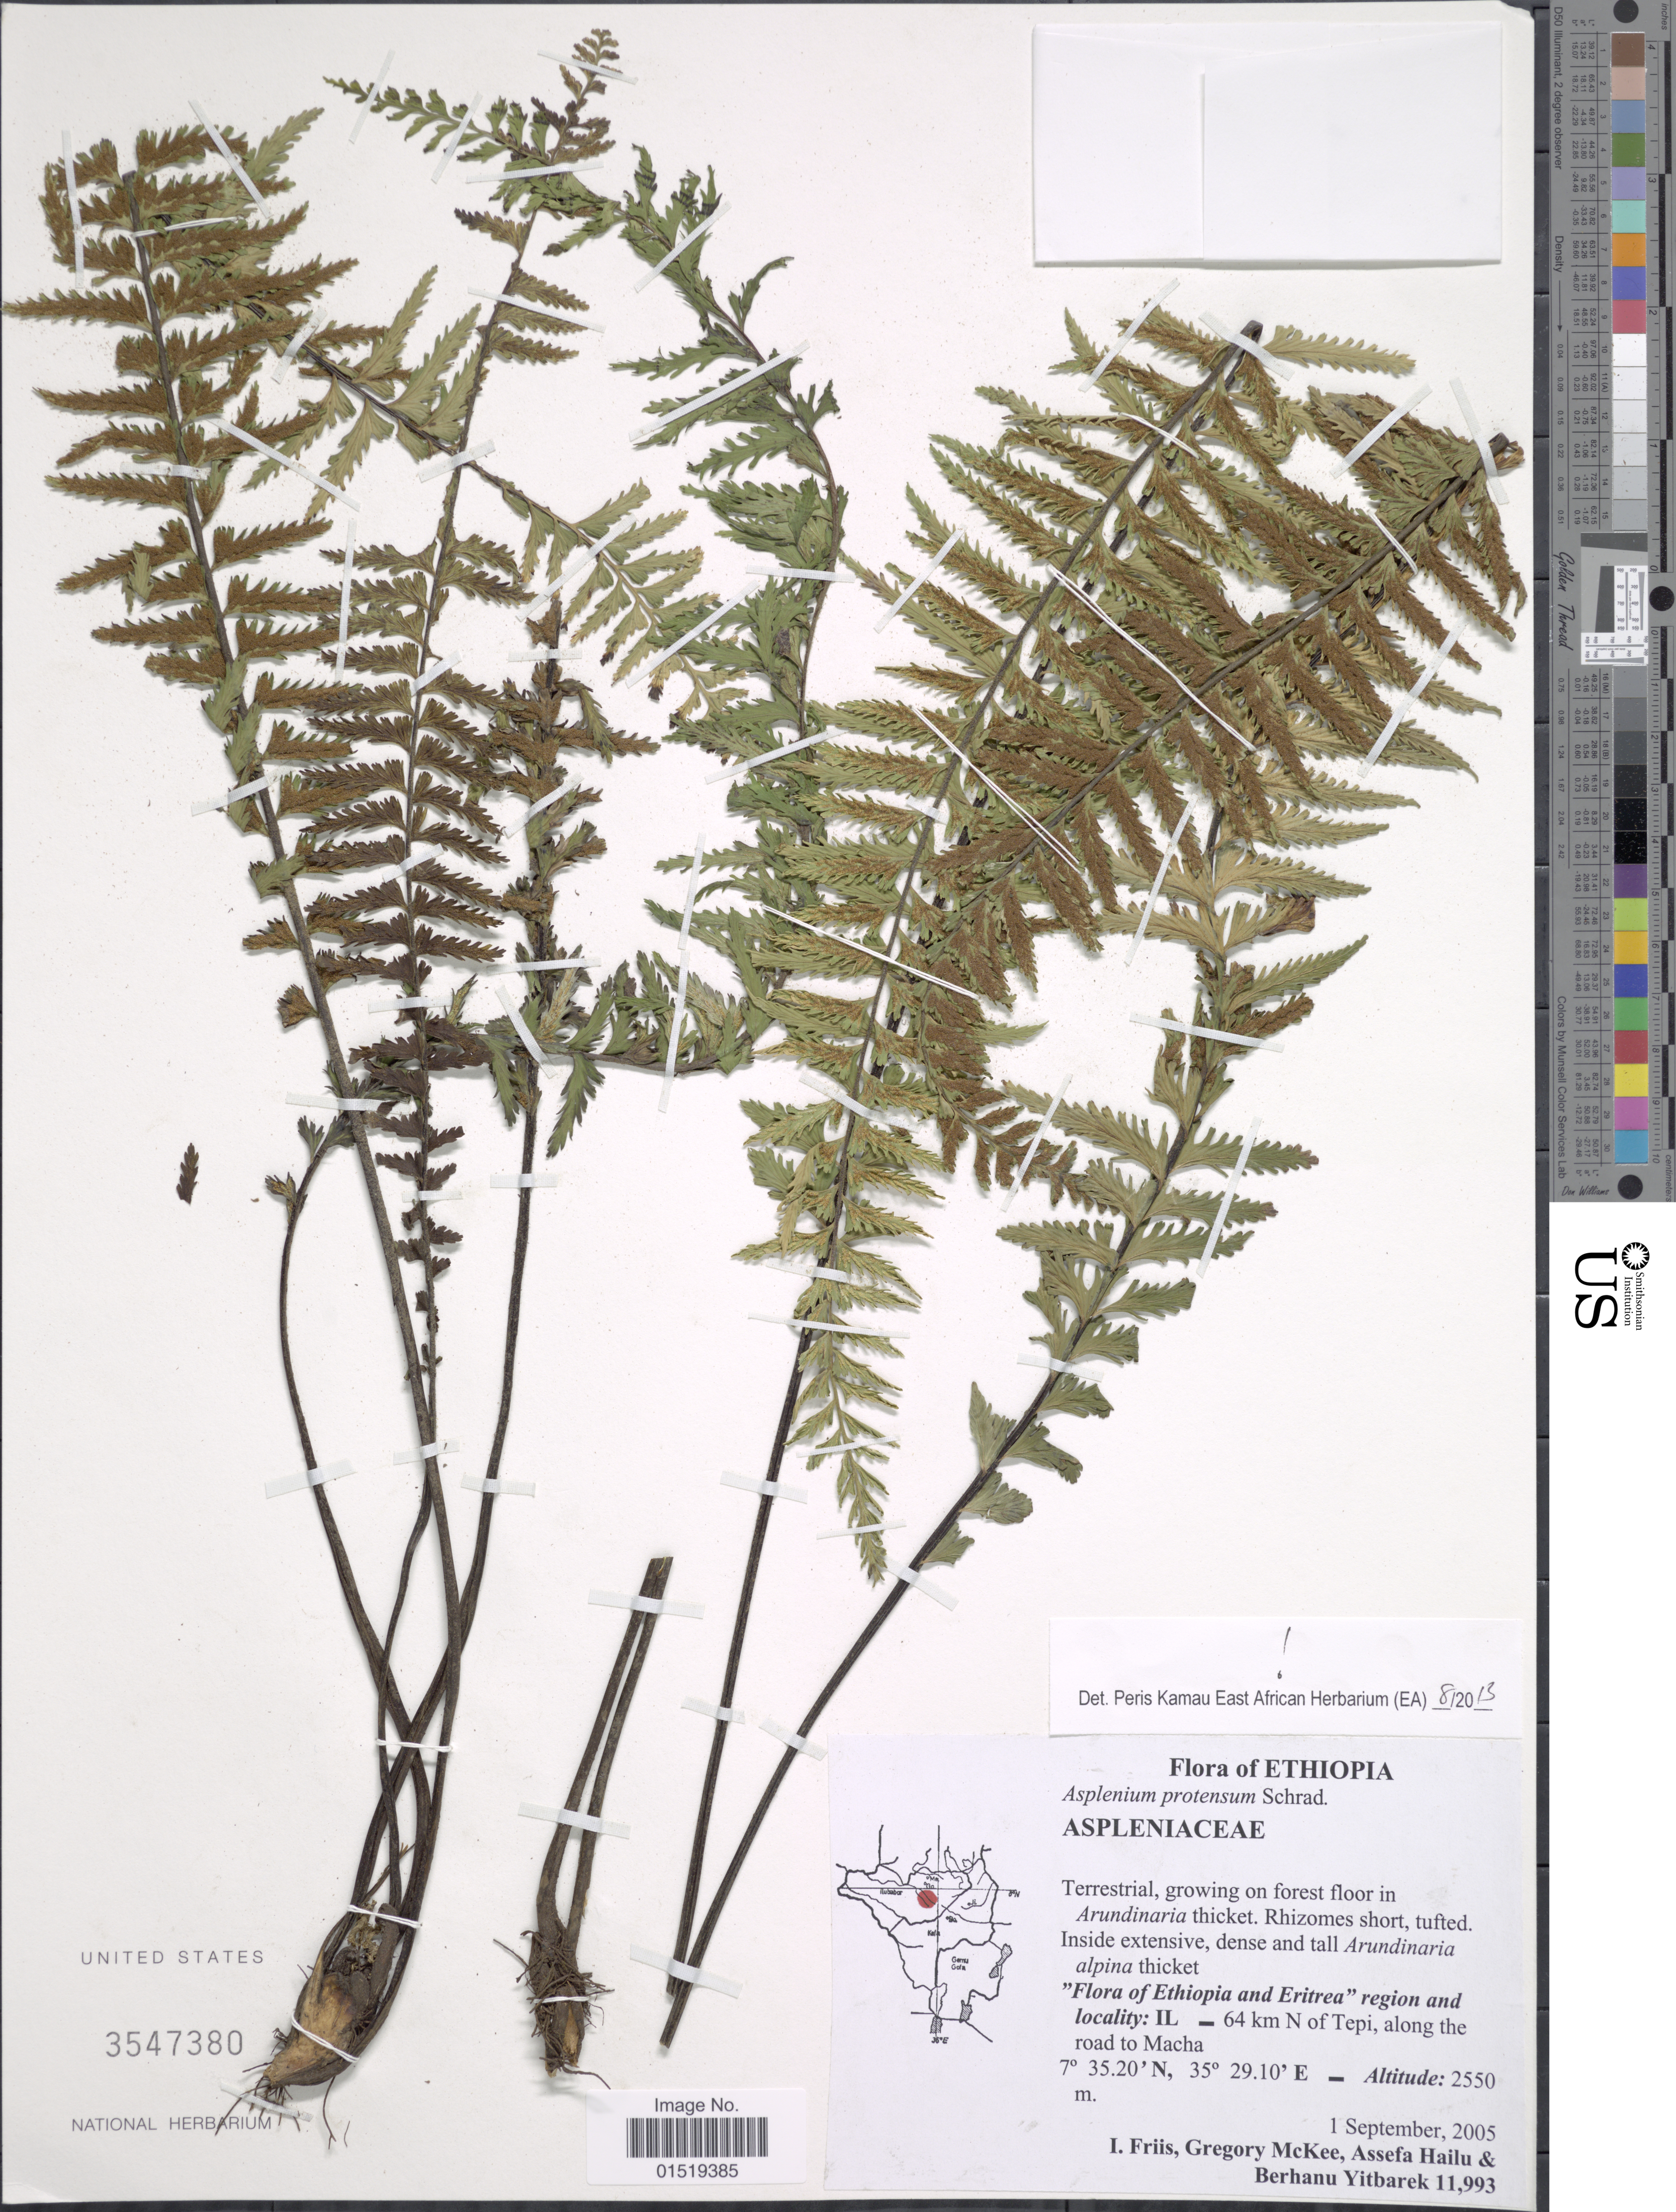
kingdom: Plantae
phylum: Tracheophyta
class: Polypodiopsida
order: Polypodiales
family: Aspleniaceae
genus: Asplenium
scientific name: Asplenium protensum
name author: Schrad.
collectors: I. Friis, G. S. McKee, A. Hailu & B. Yitbarek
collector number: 11993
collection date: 2005-09-01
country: Ethiopia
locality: IL_ 64 km N of Tepi, along the road to Macha.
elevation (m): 2550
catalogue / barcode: US 3547380